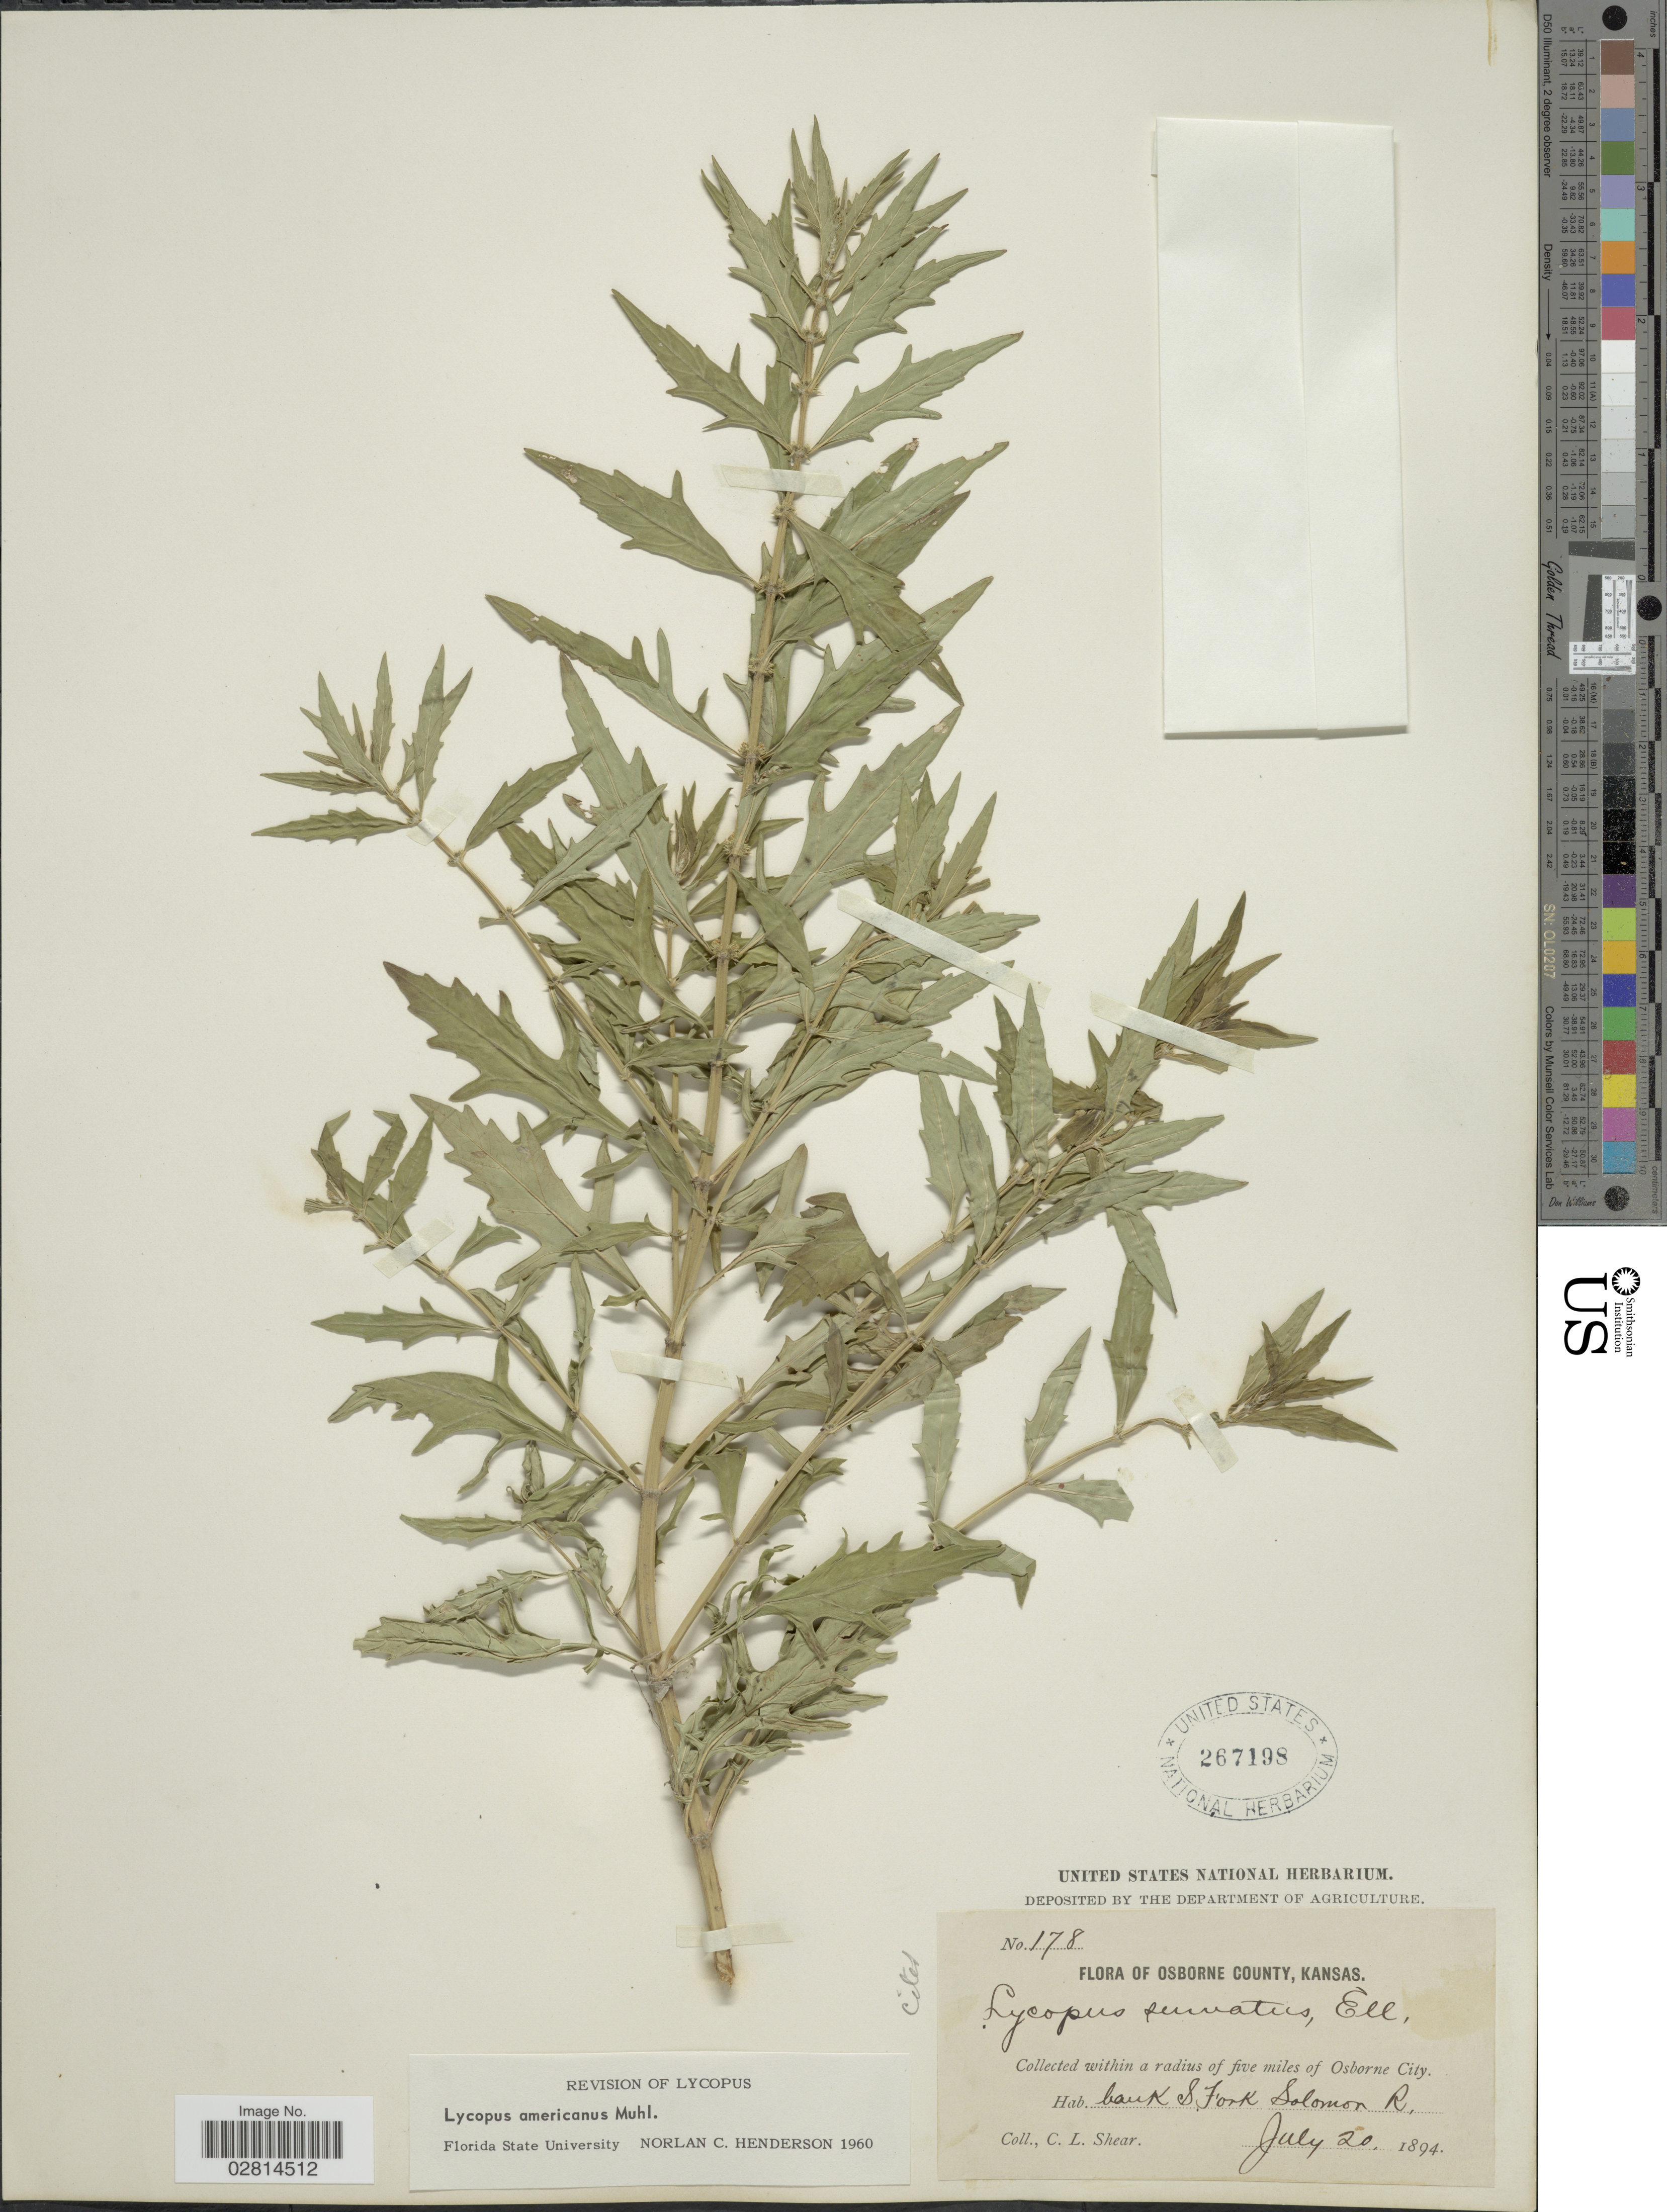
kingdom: Plantae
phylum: Tracheophyta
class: Magnoliopsida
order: Lamiales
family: Lamiaceae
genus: Lycopus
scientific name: Lycopus americanus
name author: Muhl. ex W.P.C. Barton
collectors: C. L. Shear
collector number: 178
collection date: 1894-07-20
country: United States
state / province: Kansas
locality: Osborne County. Within a radius of five miles of Osborne City. Bank S Fork Solomon R.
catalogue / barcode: US 267198